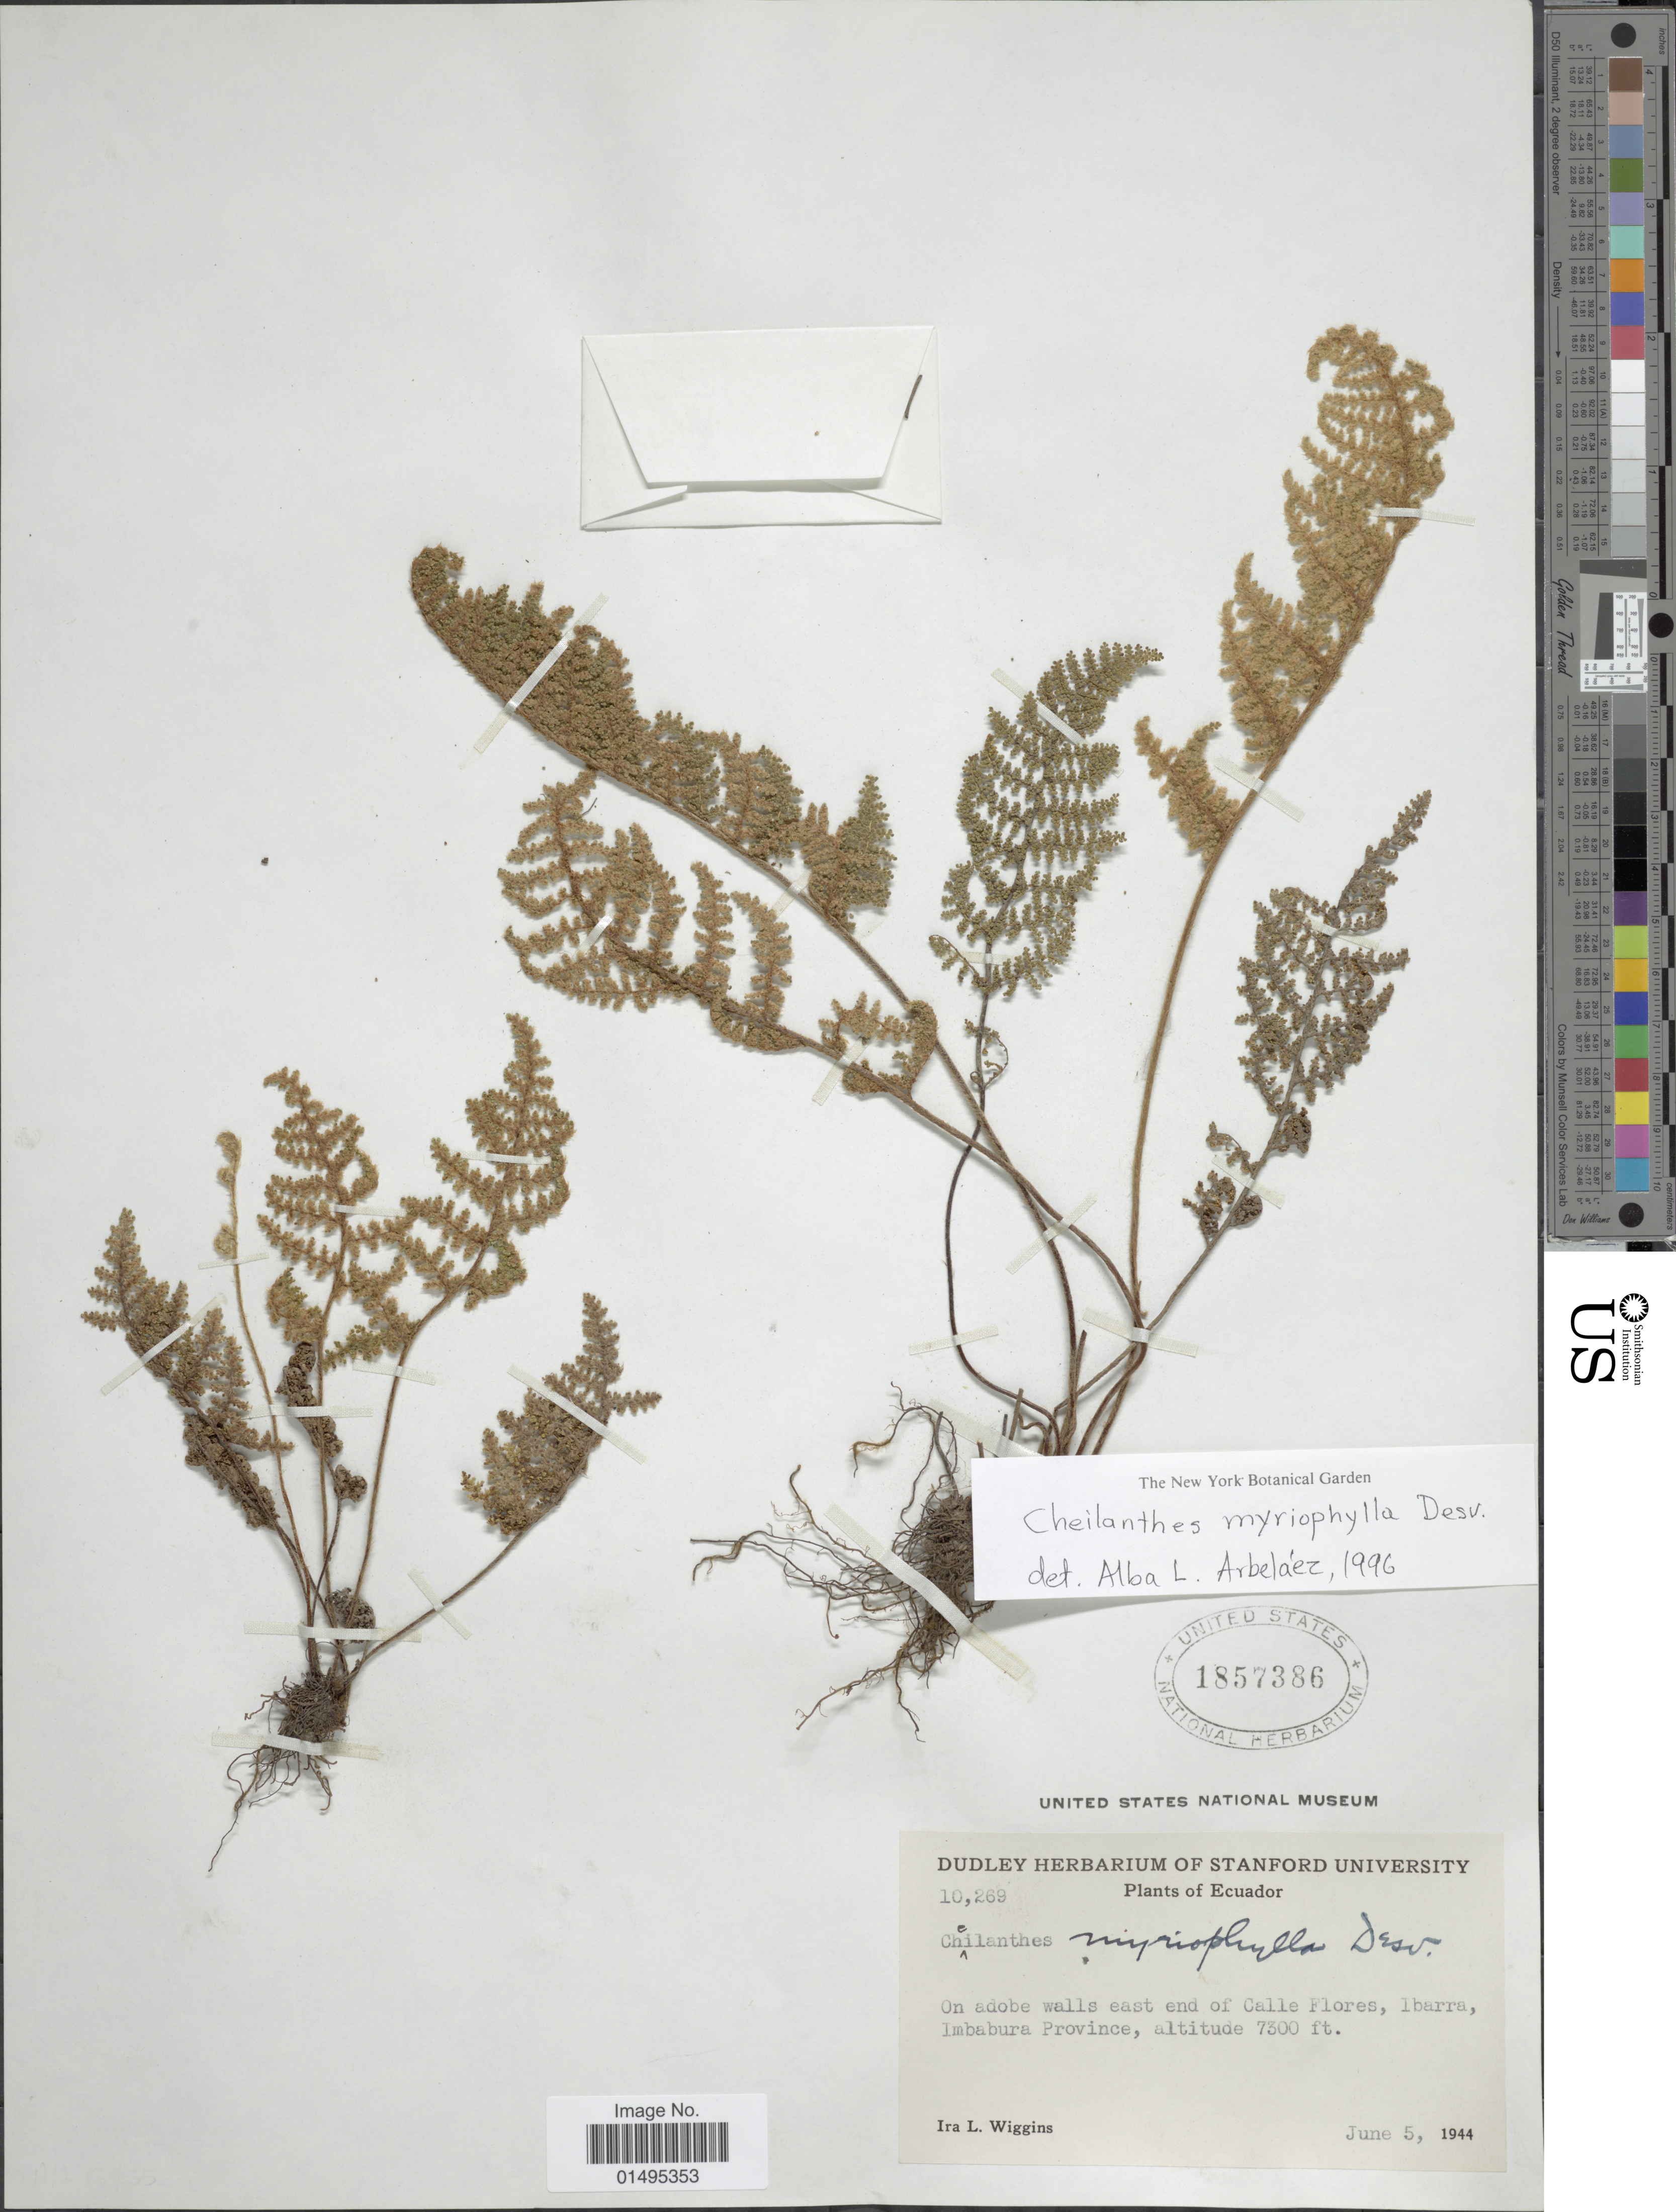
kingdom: Plantae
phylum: Tracheophyta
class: Polypodiopsida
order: Polypodiales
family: Pteridaceae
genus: Myriopteris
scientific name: Myriopteris myriophylla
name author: (Desv.) J. Sm.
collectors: I. L. Wiggins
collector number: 10269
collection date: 1944-06-05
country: Ecuador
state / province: Imbabura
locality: Ecuador, On adobe walls east end of Calle Flores, Ibarra, Imbabura Province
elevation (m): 2225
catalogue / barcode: US 1857386